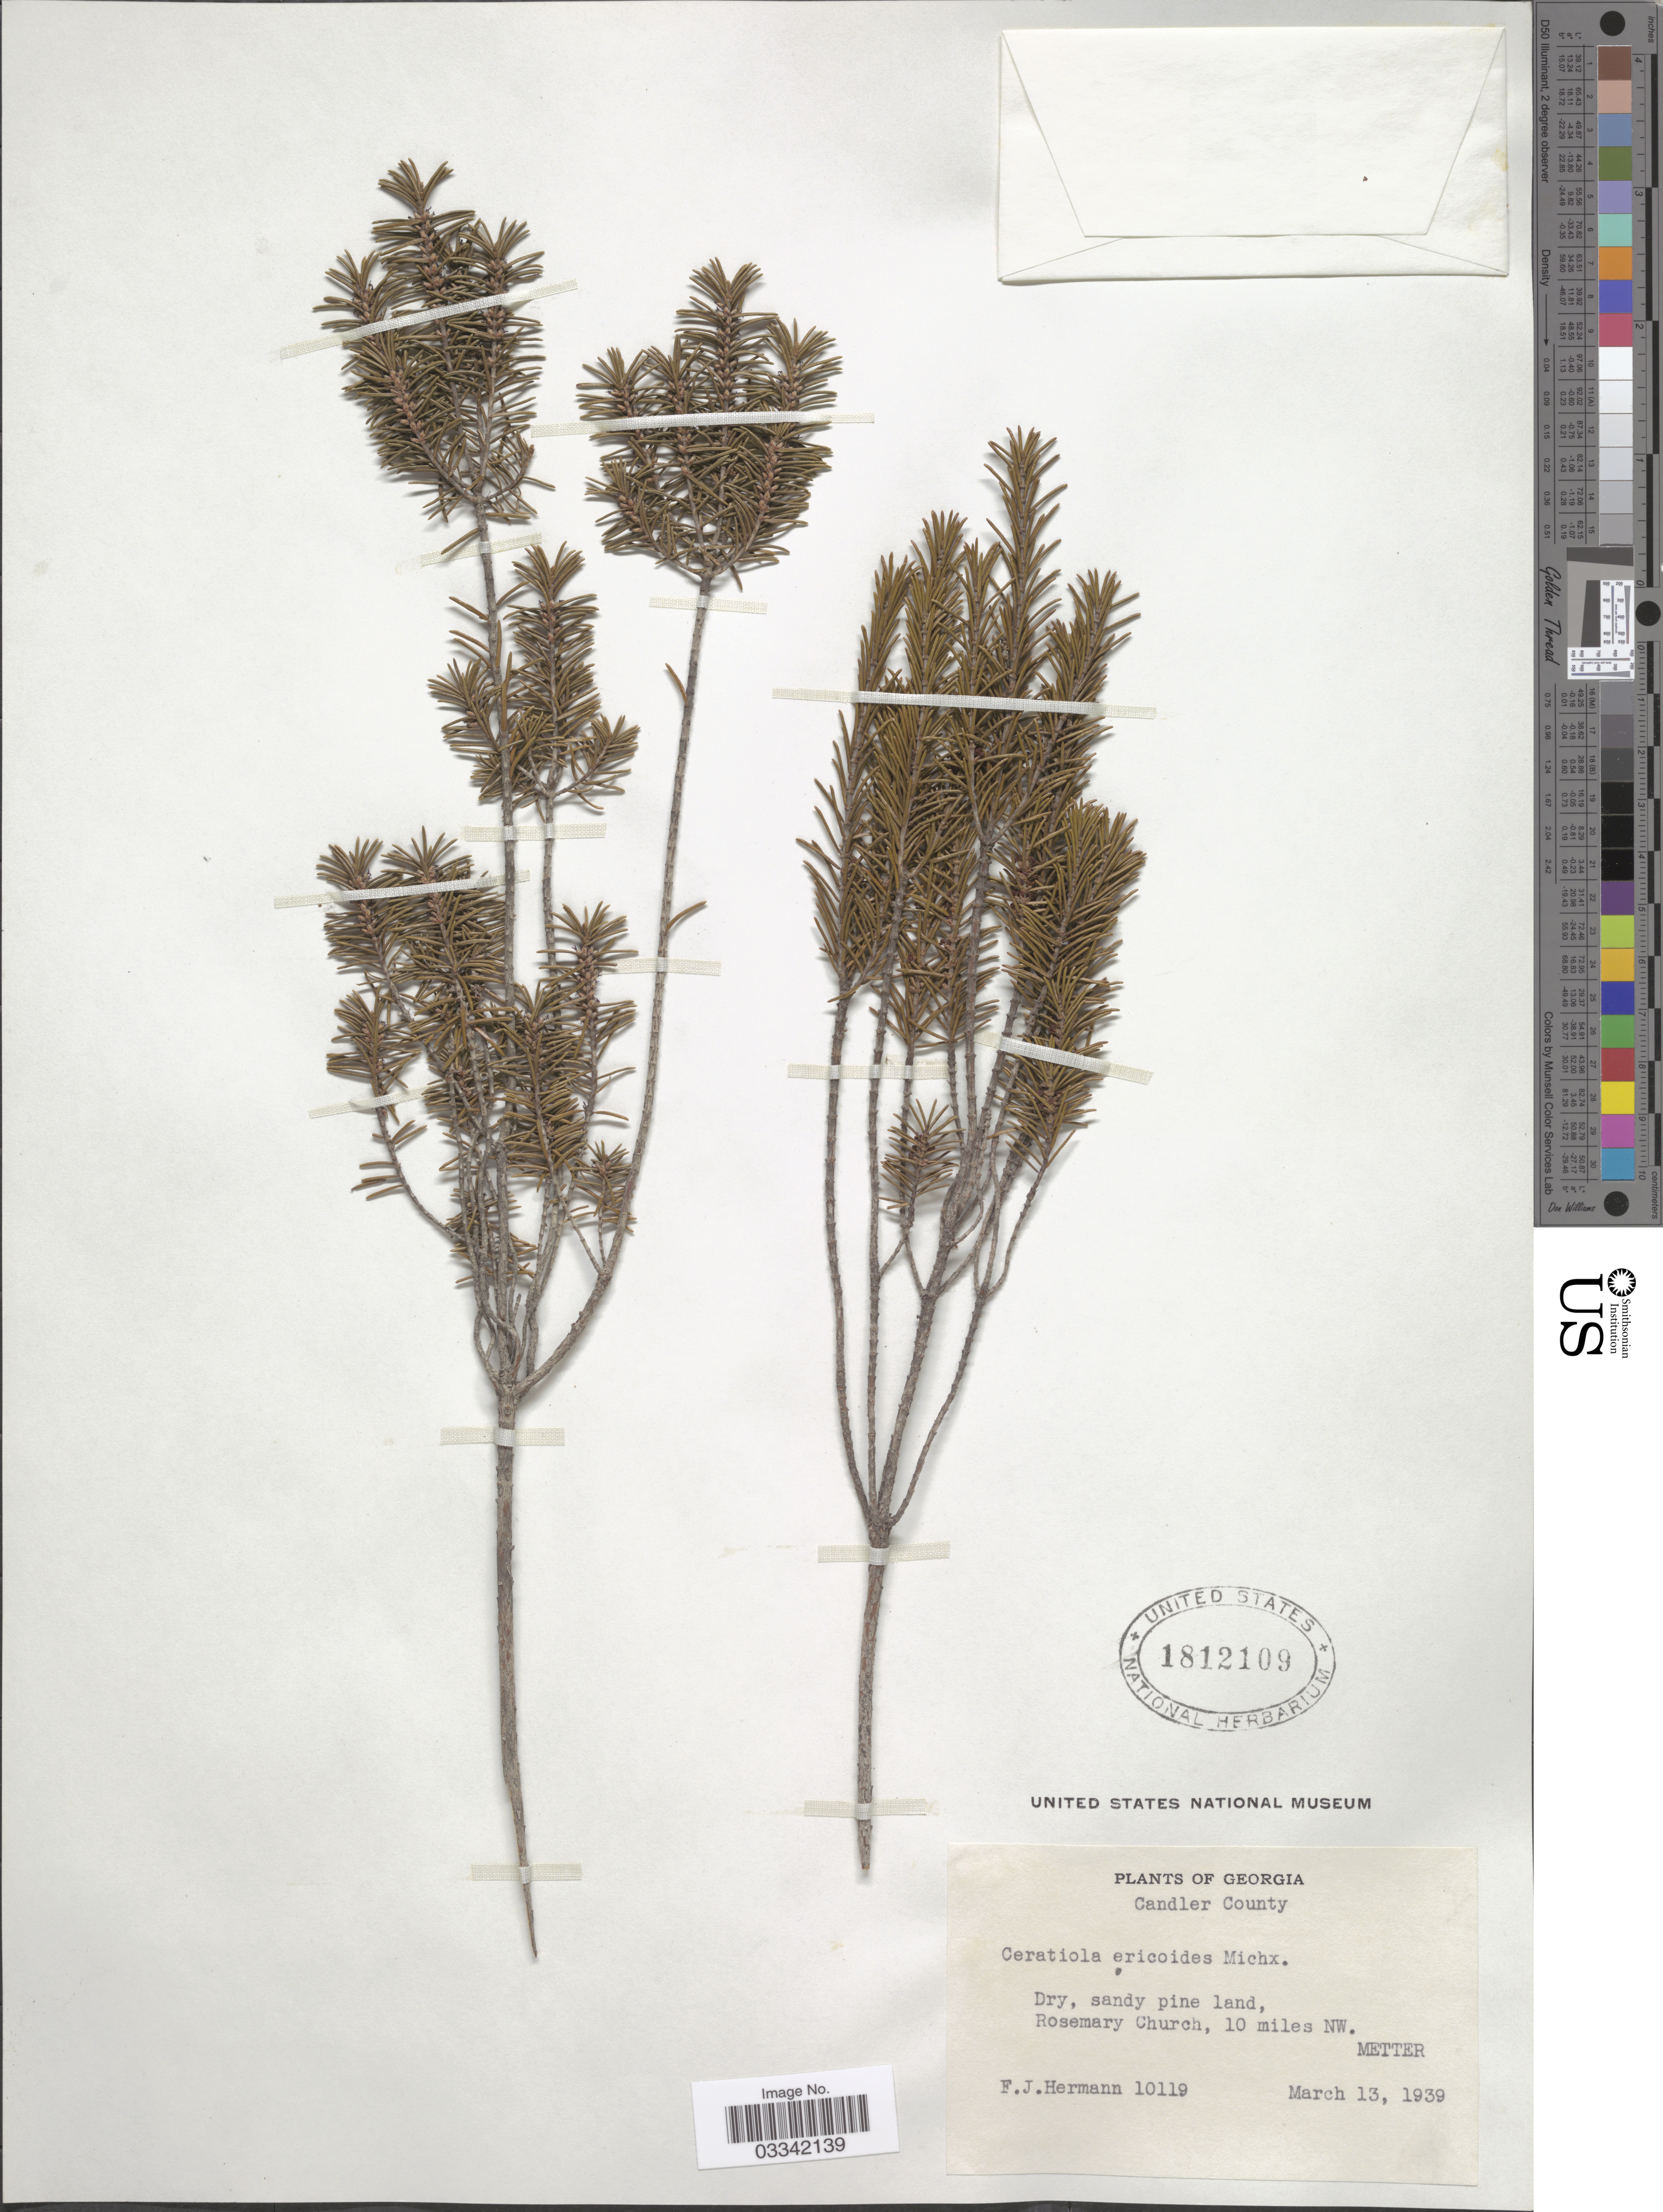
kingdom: Plantae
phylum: Tracheophyta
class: Magnoliopsida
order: Ericales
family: Ericaceae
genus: Ceratiola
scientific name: Ceratiola ericoides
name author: Michx.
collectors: F. J. Hermann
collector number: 10119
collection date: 1939-03-13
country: United States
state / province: Georgia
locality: Candler County, Rosemary Church, 10 miles NW. Metter.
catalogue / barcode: US 1812109